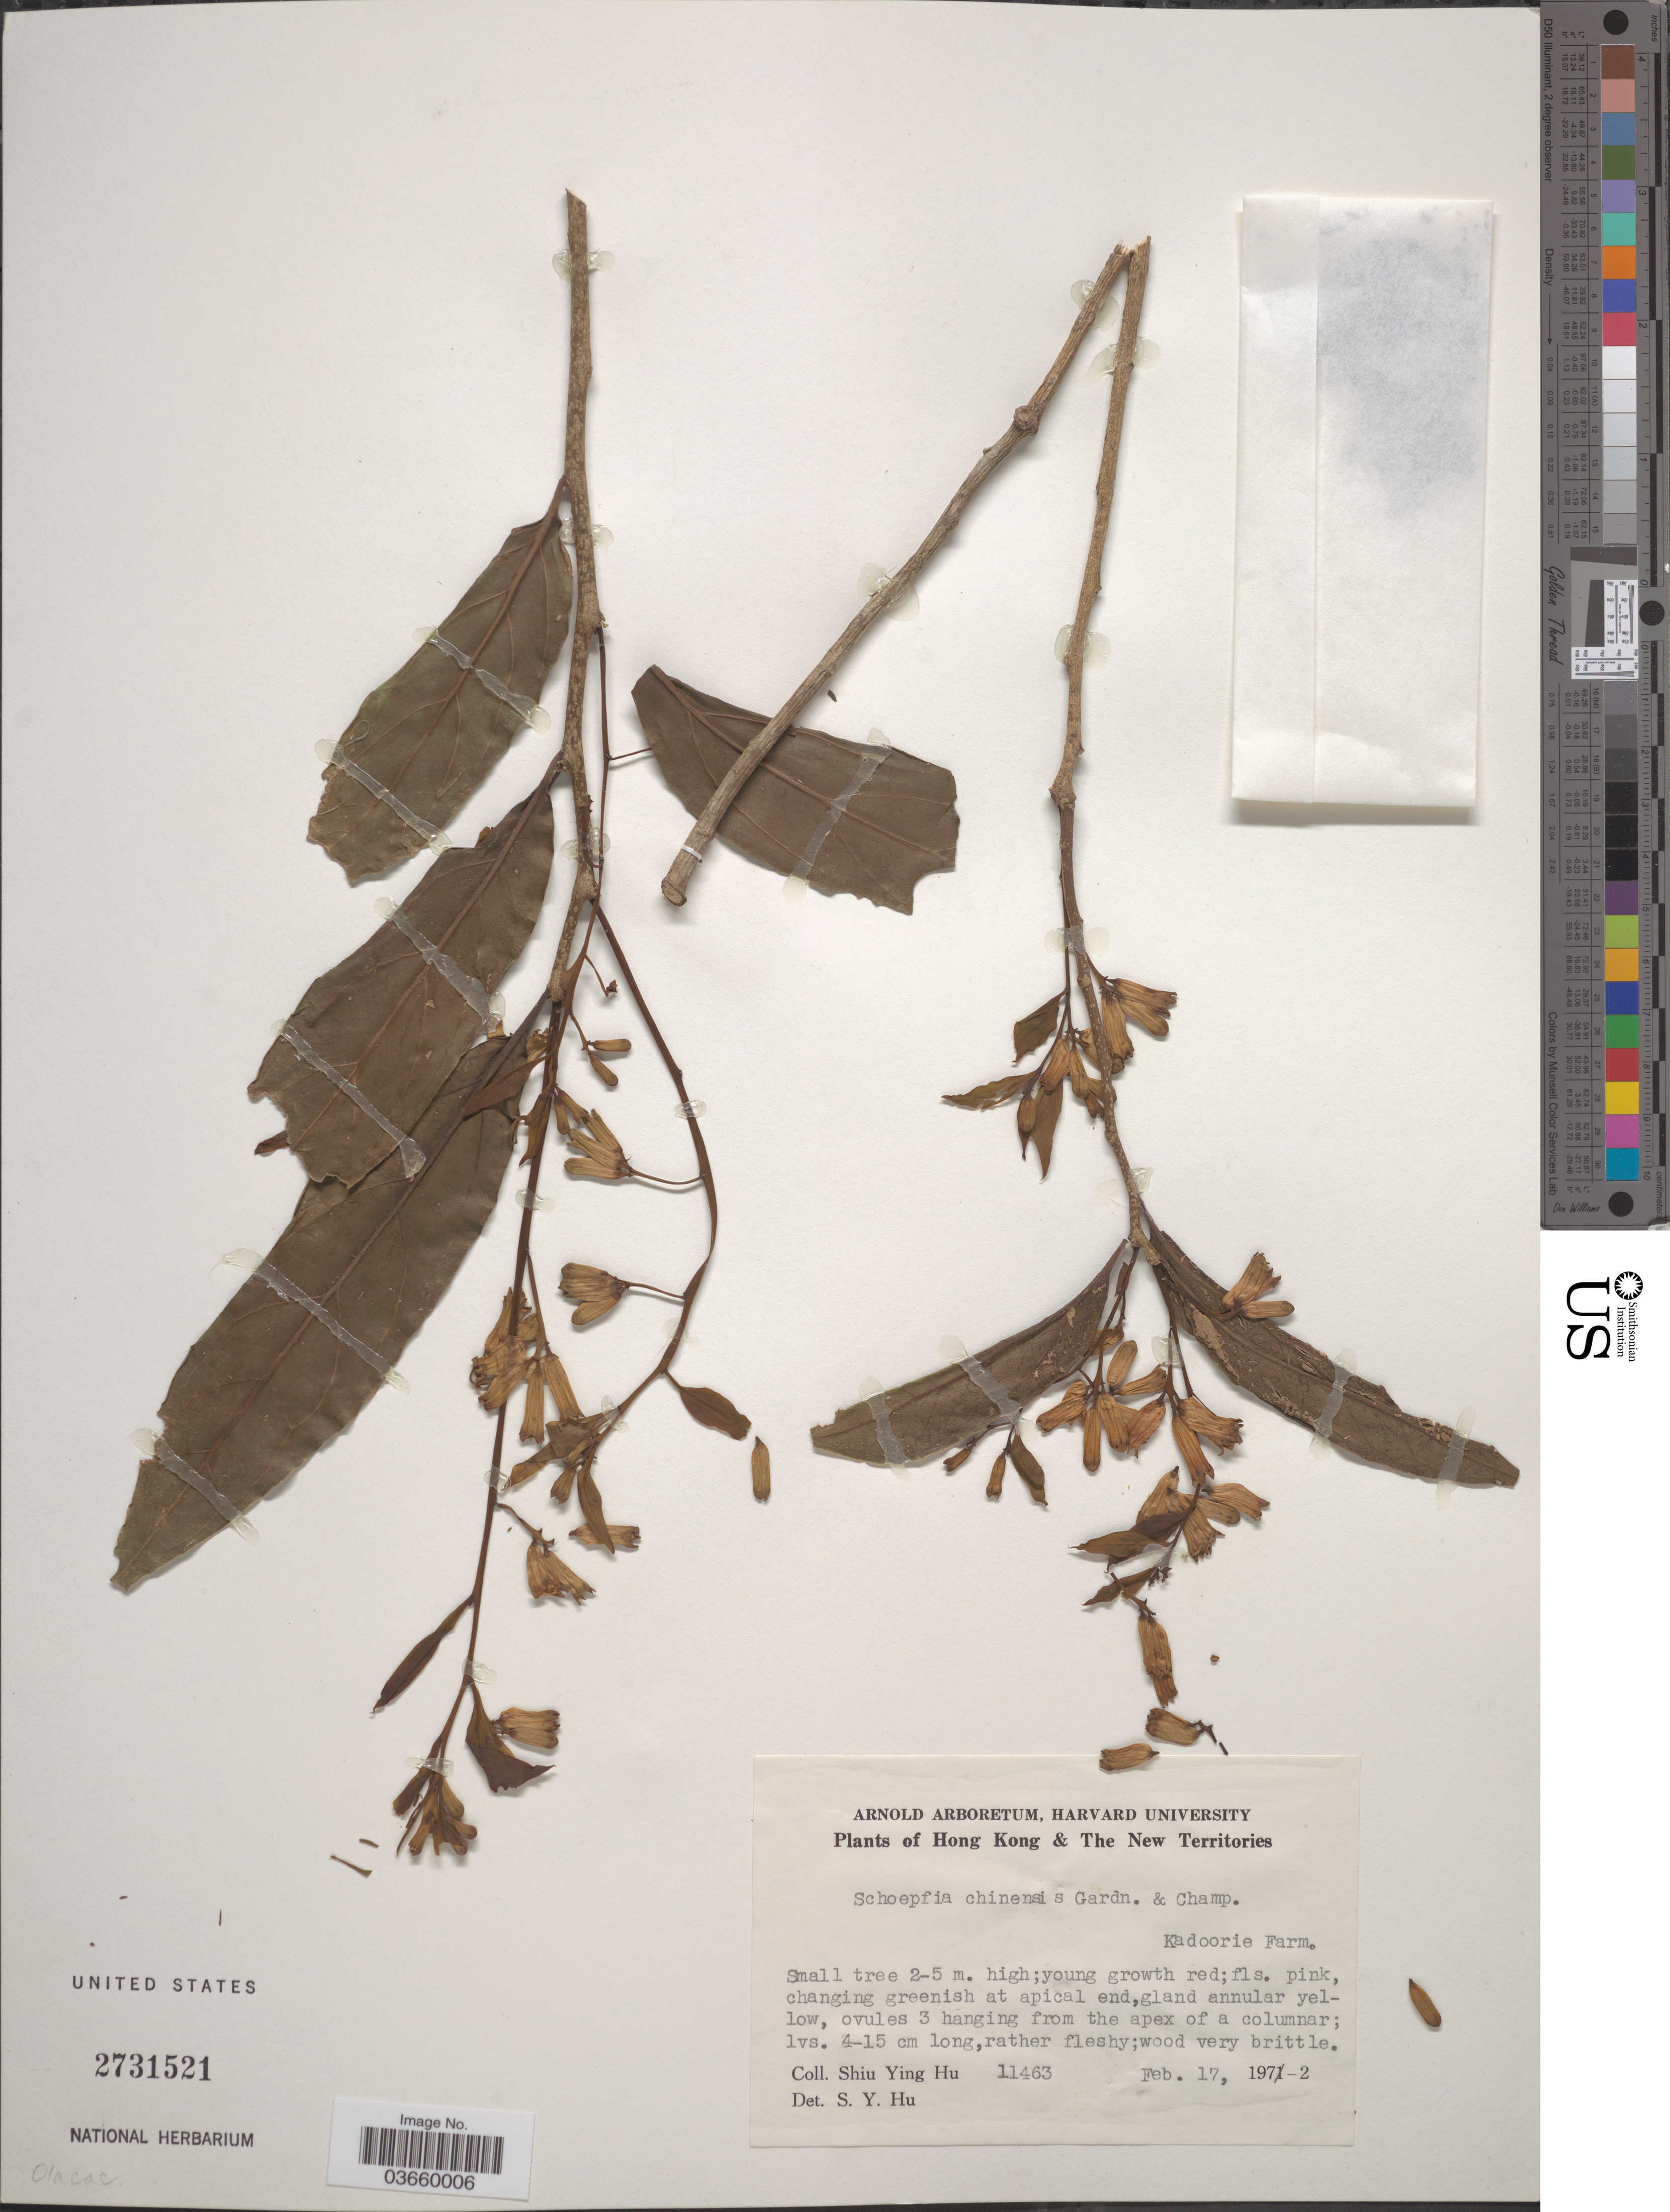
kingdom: Plantae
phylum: Tracheophyta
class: Magnoliopsida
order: Santalales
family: Schoepfiaceae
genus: Schoepfia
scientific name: Schoepfia chinensis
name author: Gardner & Champ.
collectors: S. Y. Hu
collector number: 11463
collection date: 1972-02-17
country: China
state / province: Hong Kong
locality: Hong Kong & The New Territories. Kadoorie Farm.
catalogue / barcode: US 2731521